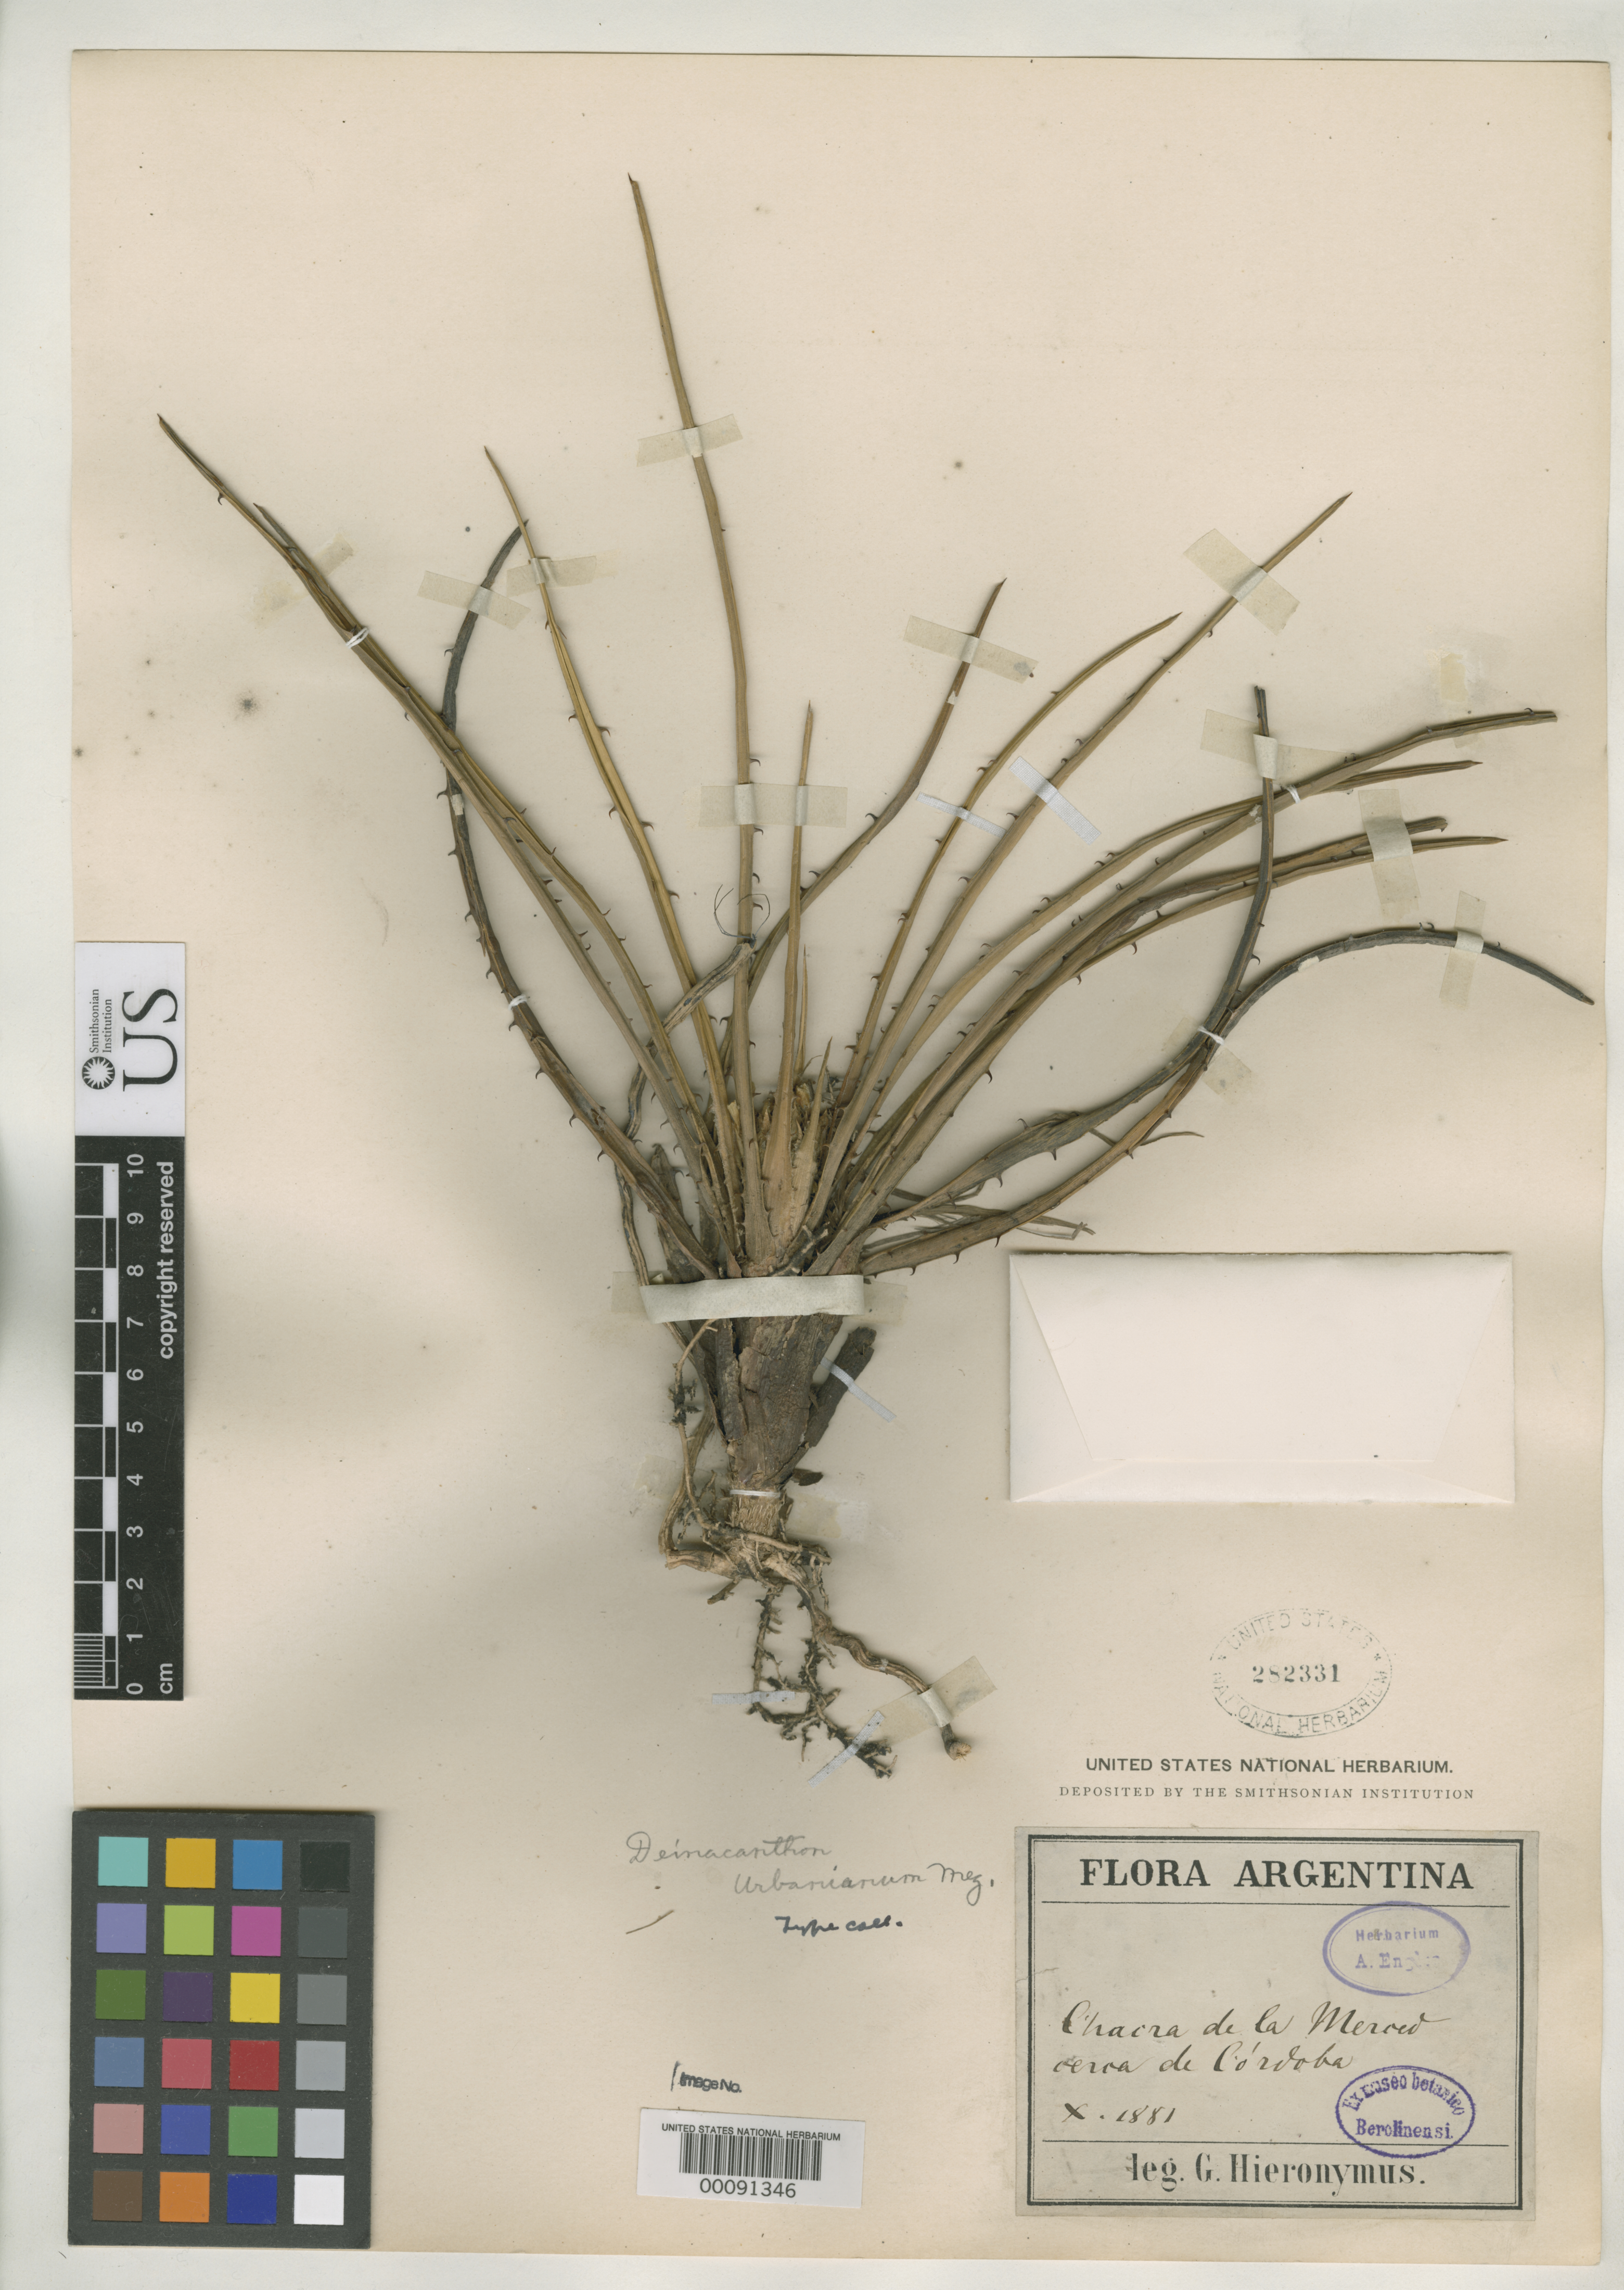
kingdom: Plantae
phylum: Tracheophyta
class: Liliopsida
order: Poales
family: Bromeliaceae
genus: Rhodostachys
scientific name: Rhodostachys urbaniana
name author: Mez in Mart.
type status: Isotype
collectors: G. H. Hieronymus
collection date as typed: Oct 1881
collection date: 1881-10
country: Argentina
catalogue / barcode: US 282331